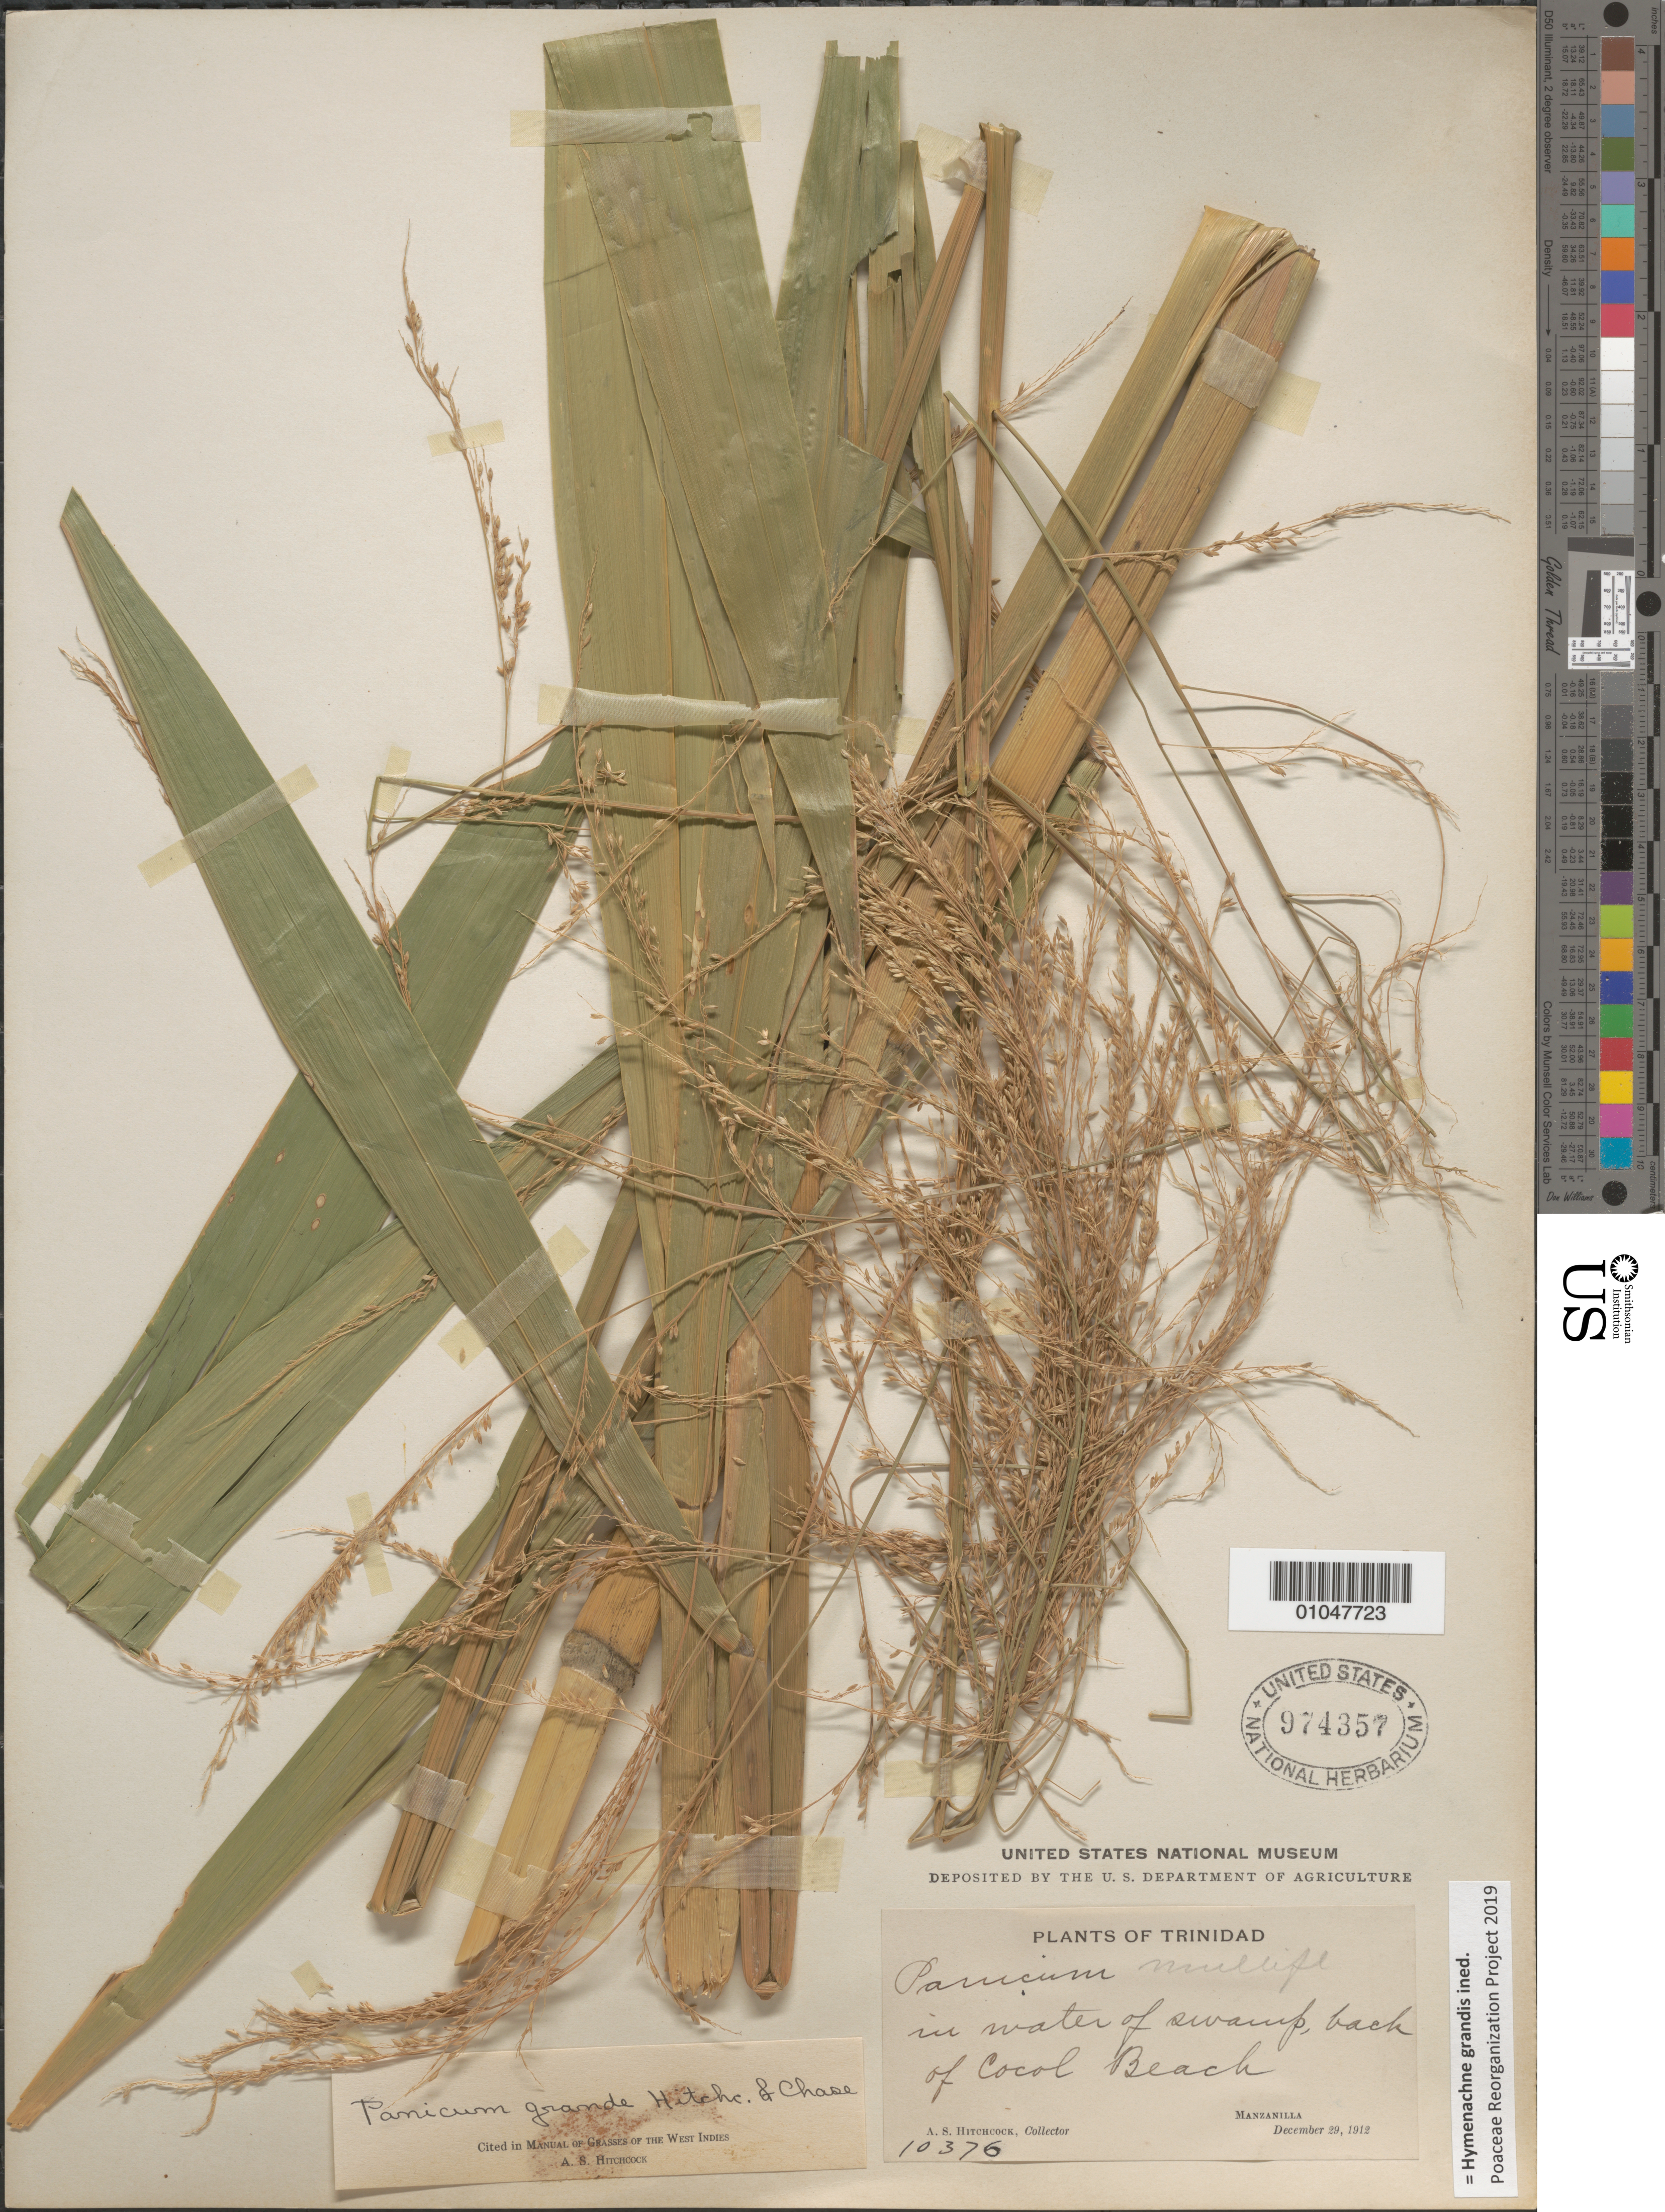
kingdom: Plantae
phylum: Tracheophyta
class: Liliopsida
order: Poales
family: Poaceae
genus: Panicum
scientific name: Panicum grande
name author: Hitchc. & Chase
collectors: A. S. Hitchcock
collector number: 10376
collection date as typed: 29 Dec 1912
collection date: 1912-12-29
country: Trinidad and Tobago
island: Trinidad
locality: Manzanilla, back of Cocol Beach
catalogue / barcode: US 974357